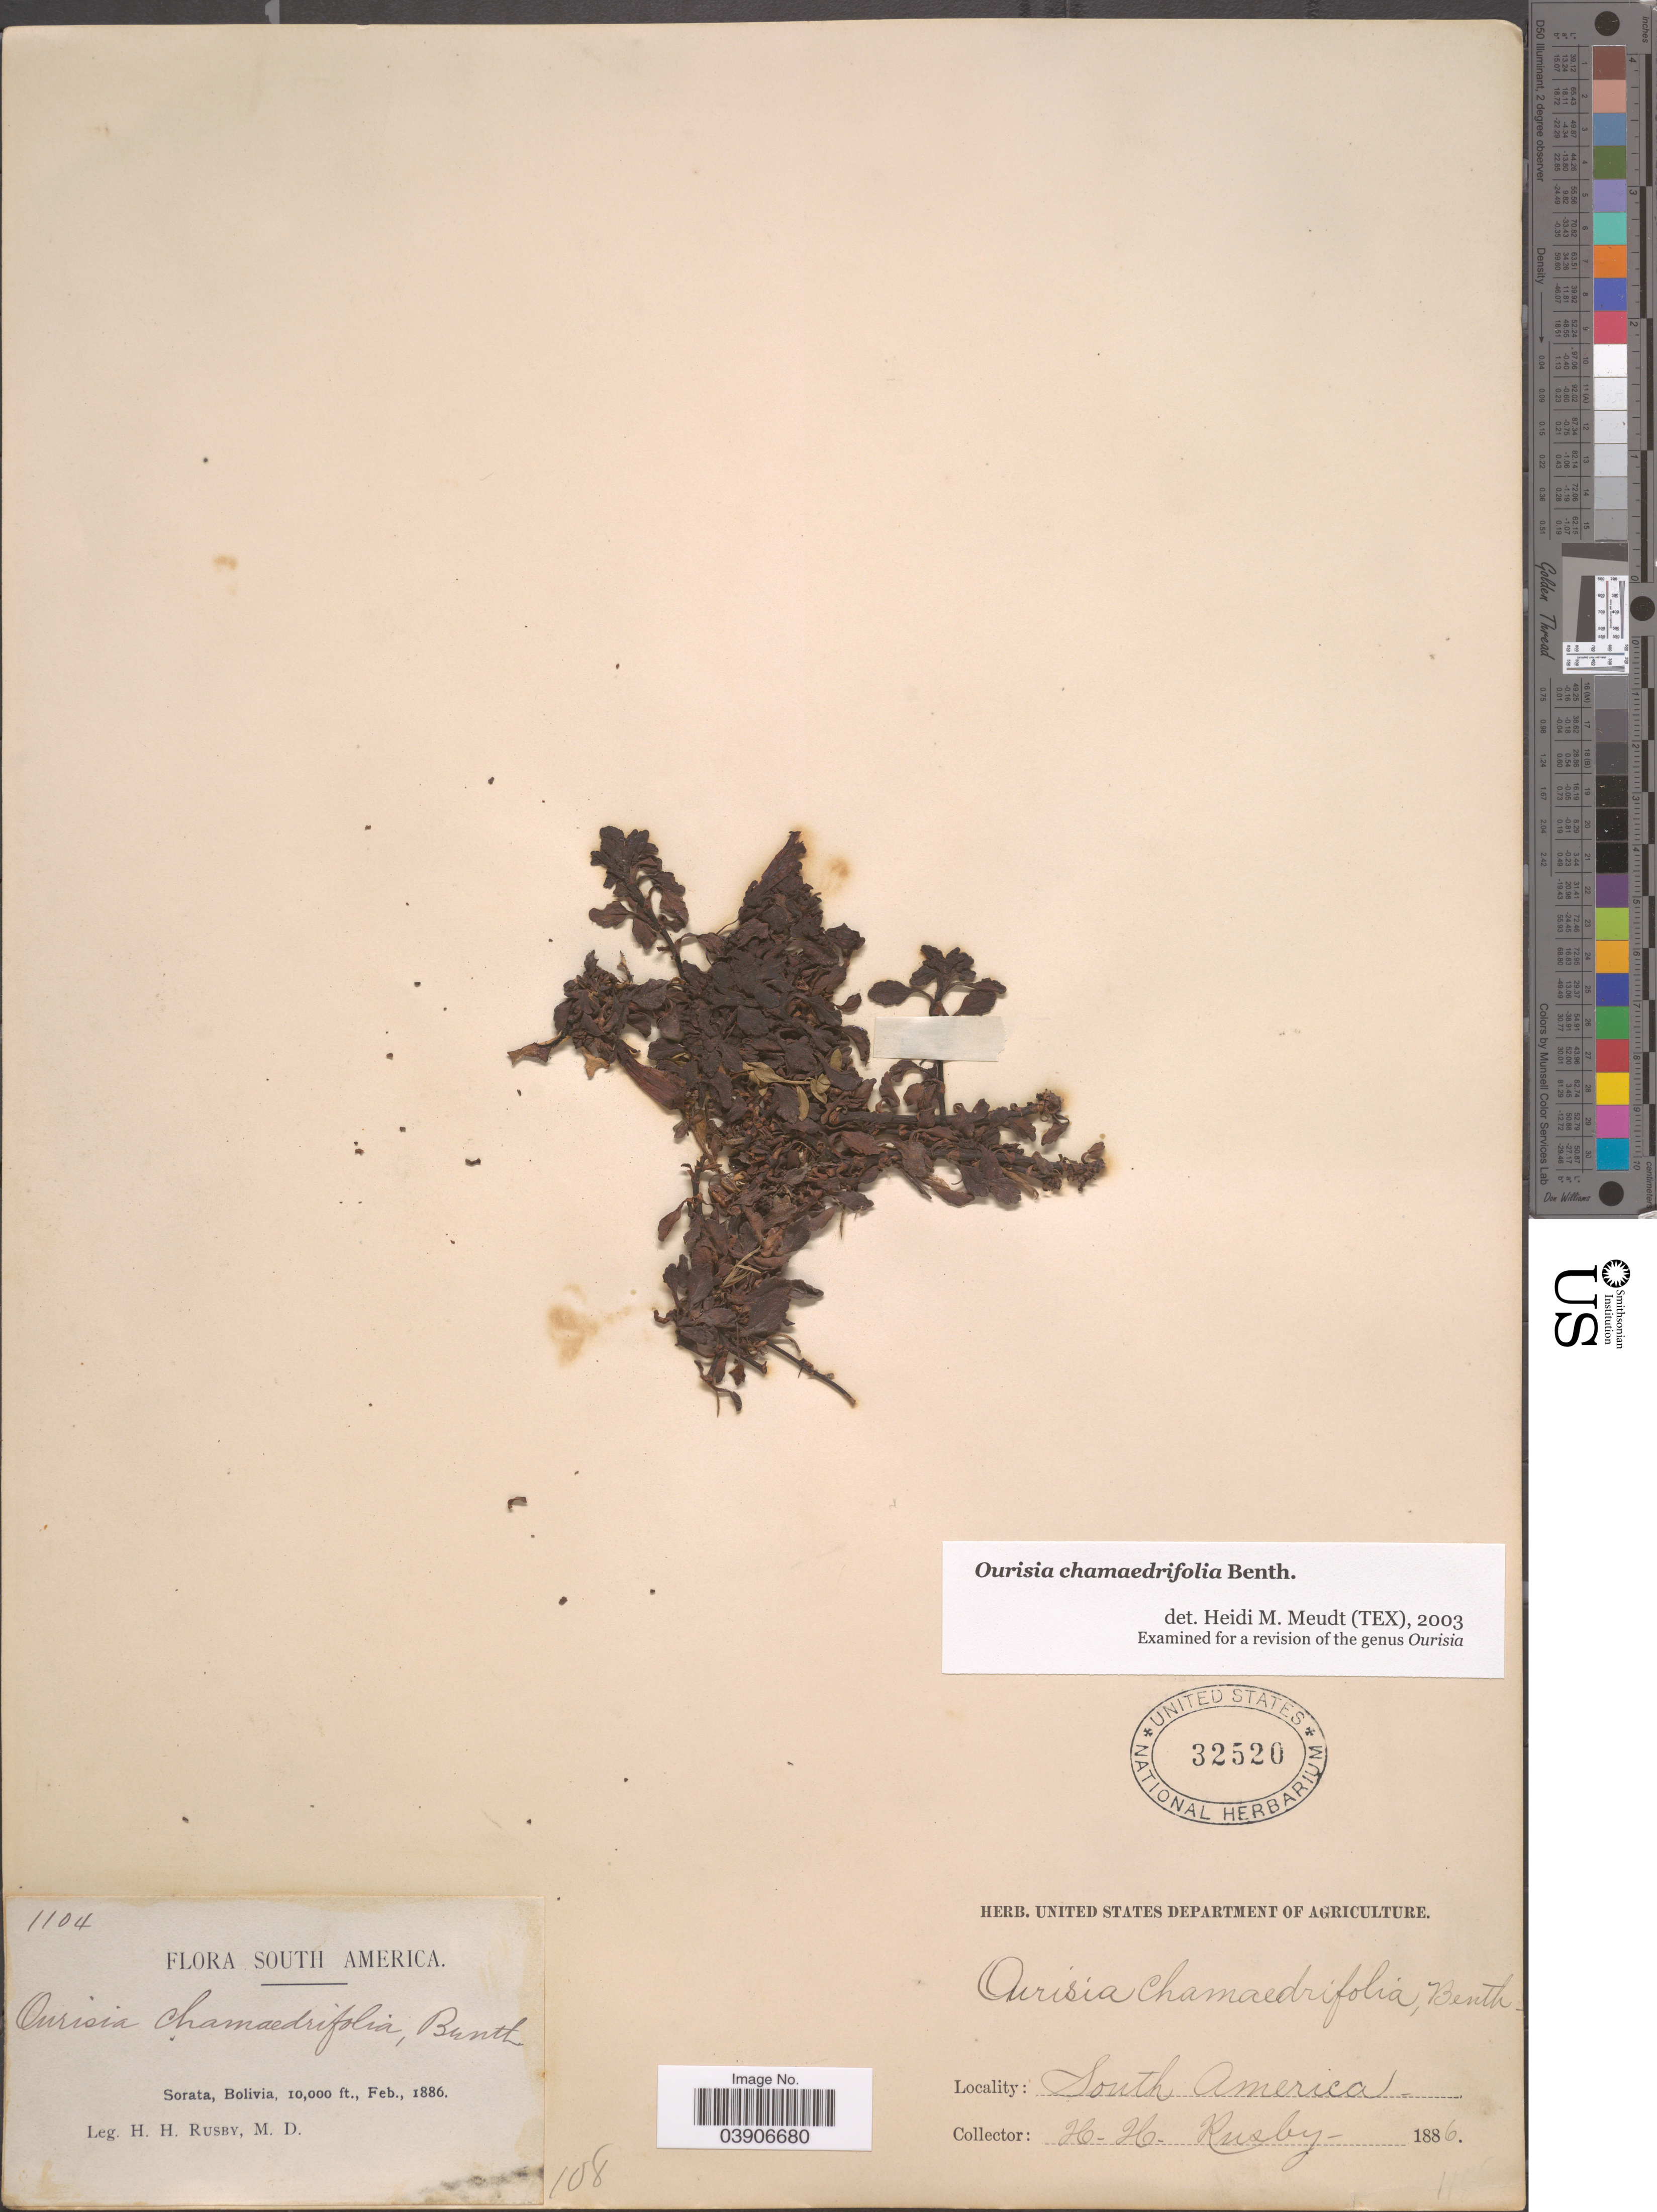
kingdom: Plantae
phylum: Tracheophyta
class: Magnoliopsida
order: Lamiales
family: Plantaginaceae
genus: Ourisia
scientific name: Ourisia chamaedrifolia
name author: Benth.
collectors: H. H. Rusby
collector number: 1104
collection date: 1886-02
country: Bolivia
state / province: La Páz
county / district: Larecaja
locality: Sorata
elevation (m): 3048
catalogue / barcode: US 32520